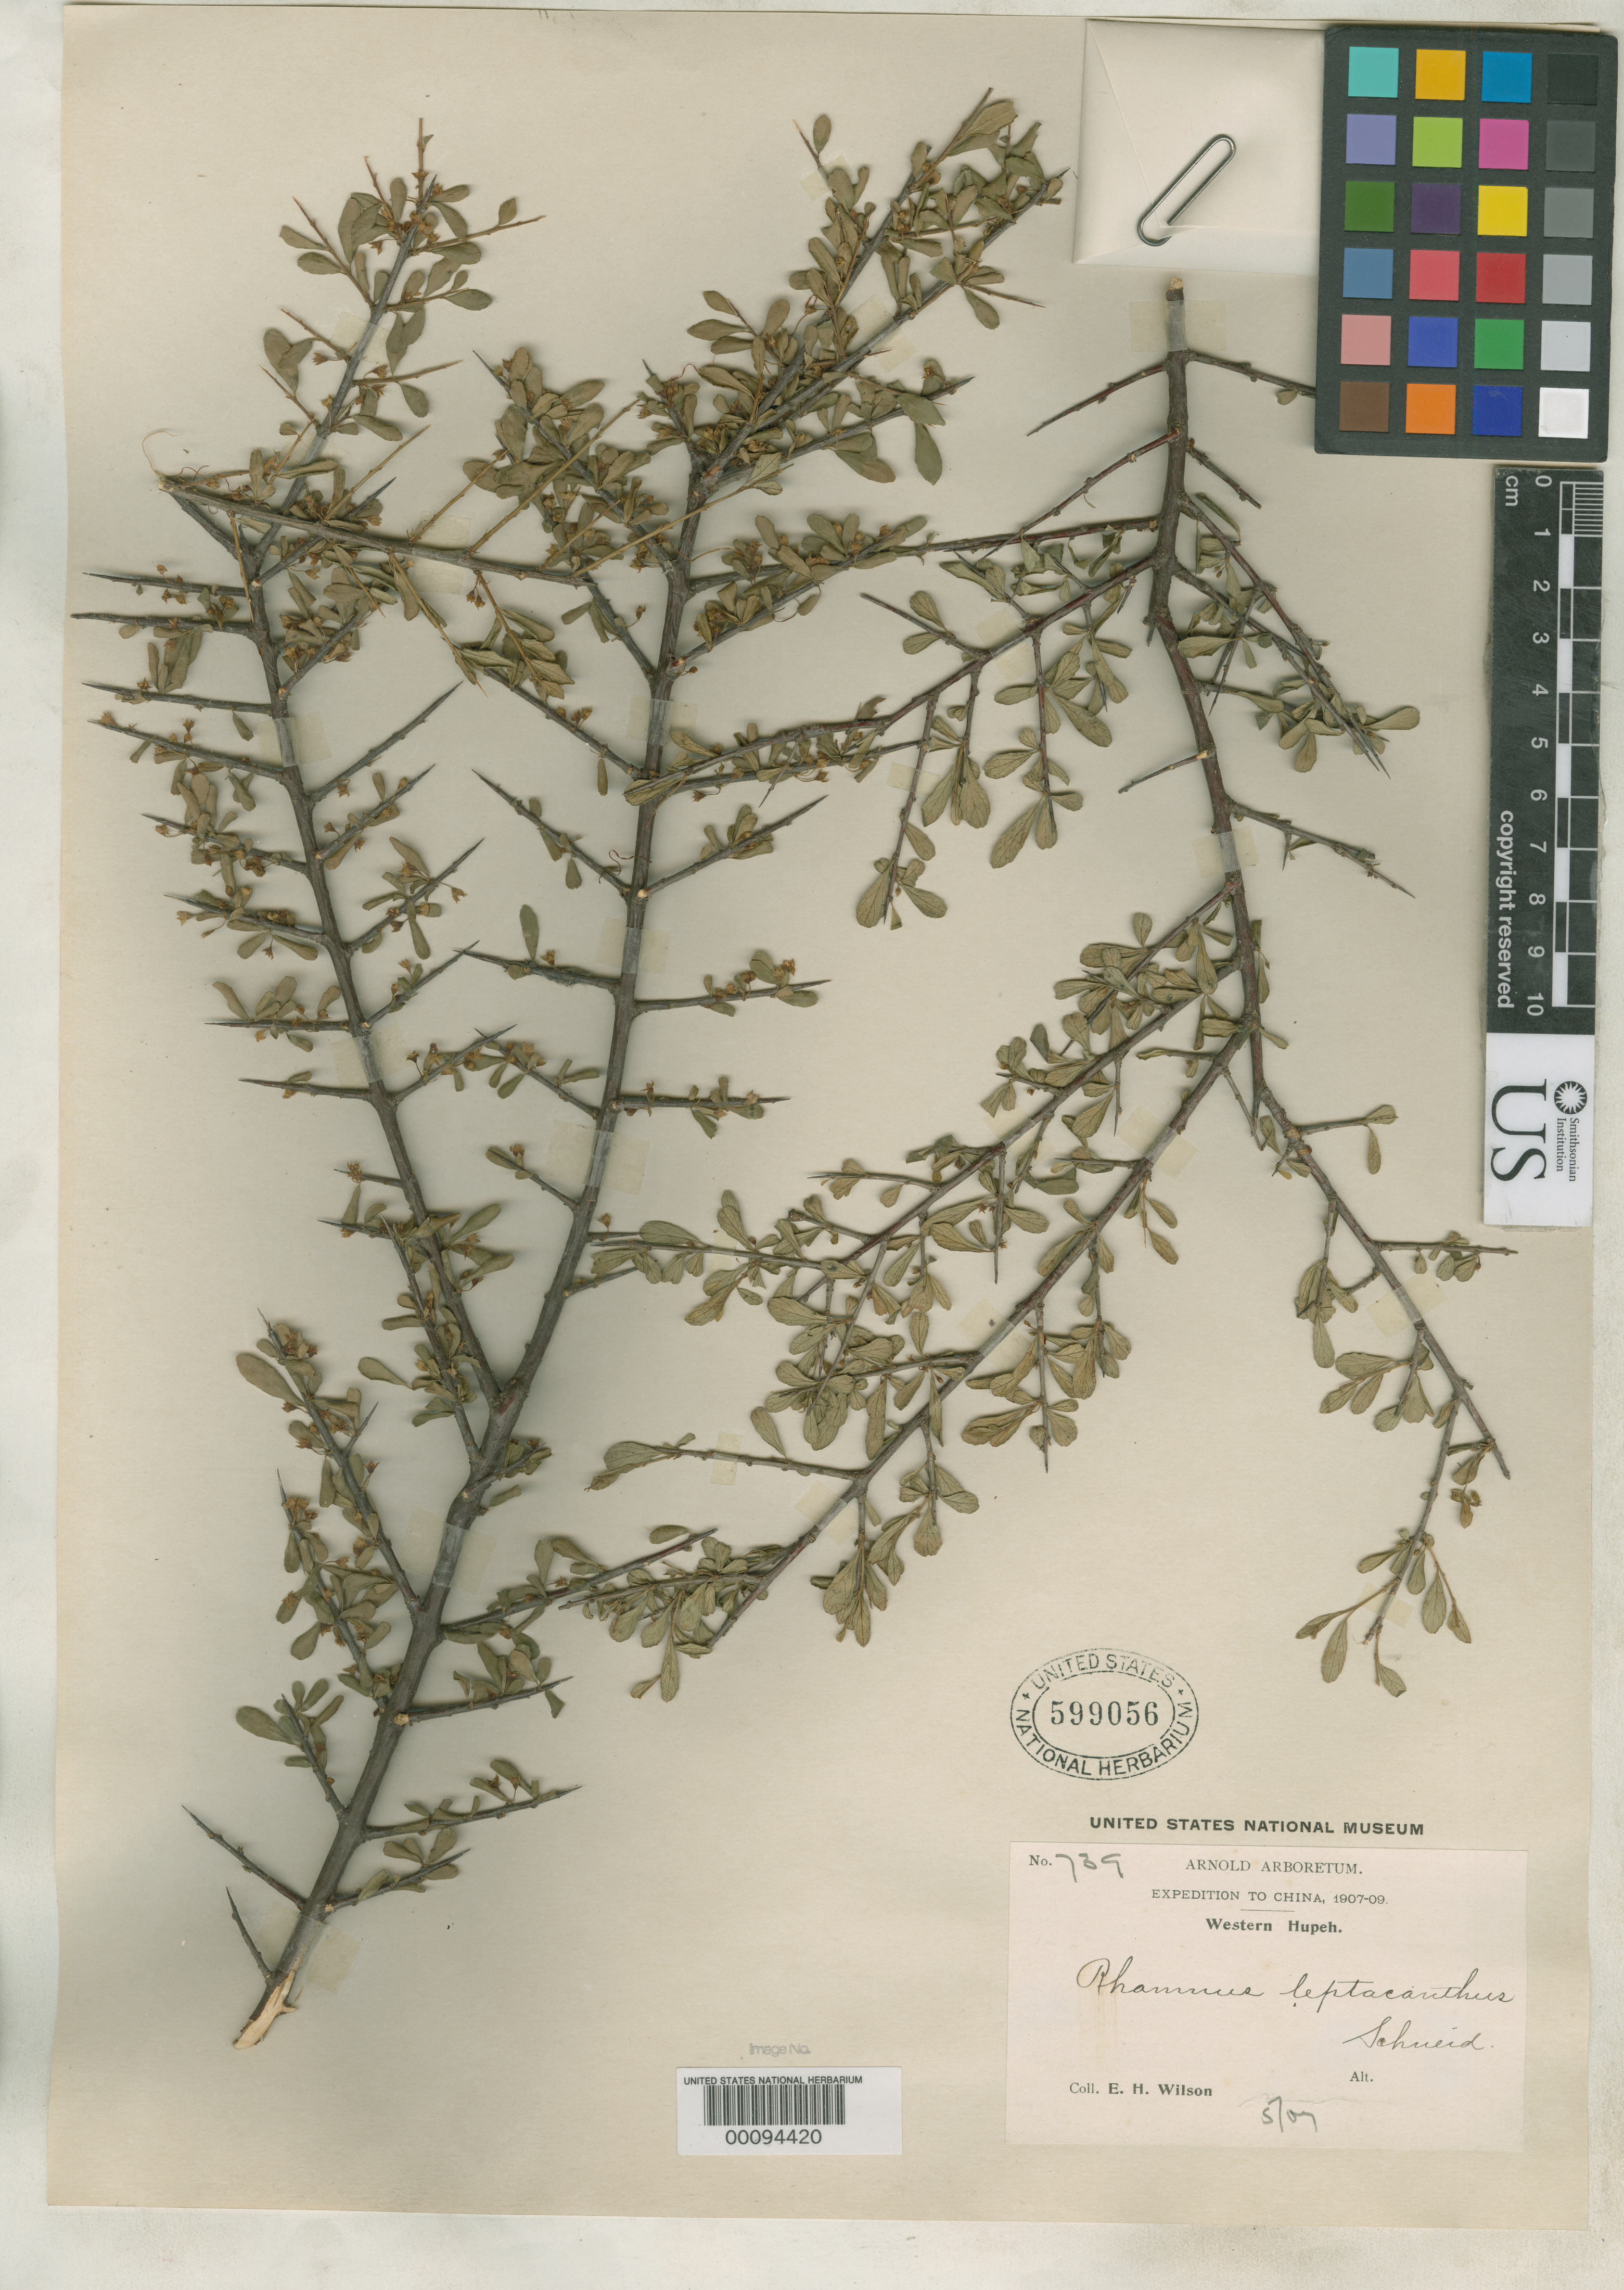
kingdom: Plantae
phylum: Tracheophyta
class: Magnoliopsida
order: Rosales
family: Rhamnaceae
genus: Rhamnus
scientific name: Rhamnus leptacanthus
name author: C.K. Schneid. in Sarg.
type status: Isotype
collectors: E. H. Wilson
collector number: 739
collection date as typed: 24 May 1907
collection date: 1907-05-24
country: China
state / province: Hubei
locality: Fang Hsien.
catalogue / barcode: US 599056